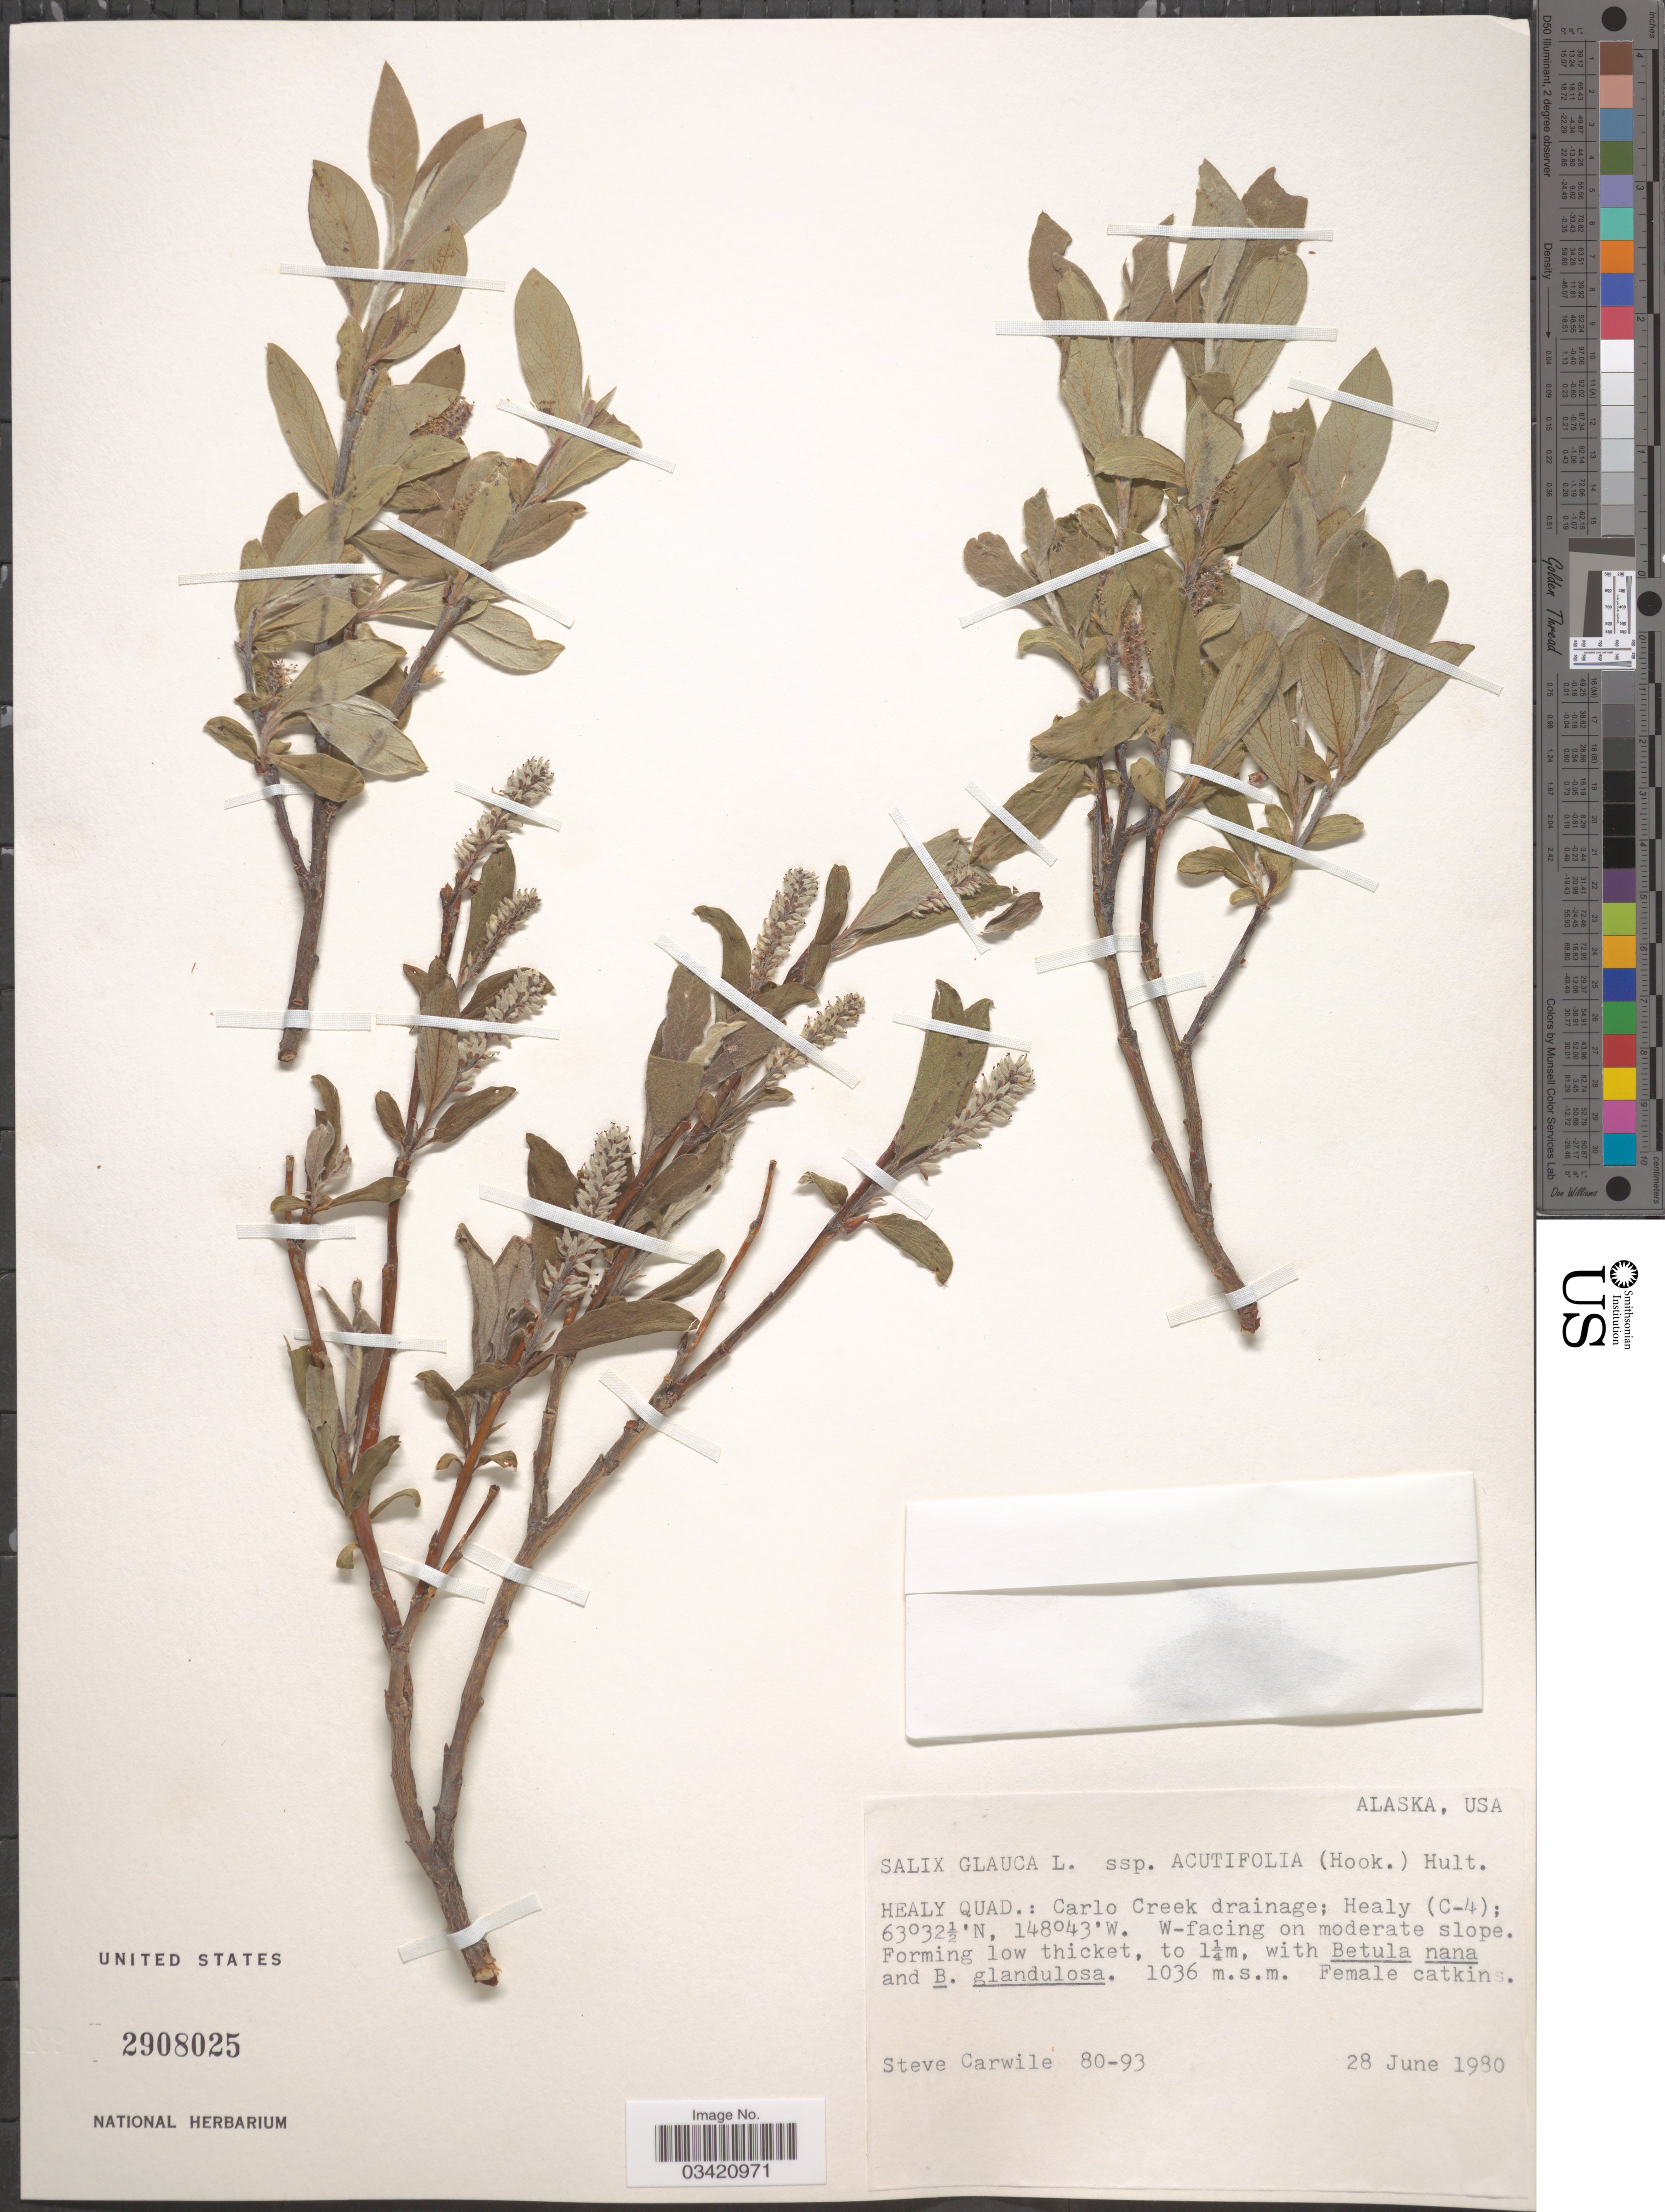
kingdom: Plantae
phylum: Tracheophyta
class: Magnoliopsida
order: Malpighiales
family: Salicaceae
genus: Salix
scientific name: Salix glauca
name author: L.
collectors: S. Carwile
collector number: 80-93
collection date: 1980-06-28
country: United States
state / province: Alaska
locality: Healy Quad.: Carlo Creek drainage; Healy (C-4); W-facing on moderate slope.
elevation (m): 1036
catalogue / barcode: US 2908025